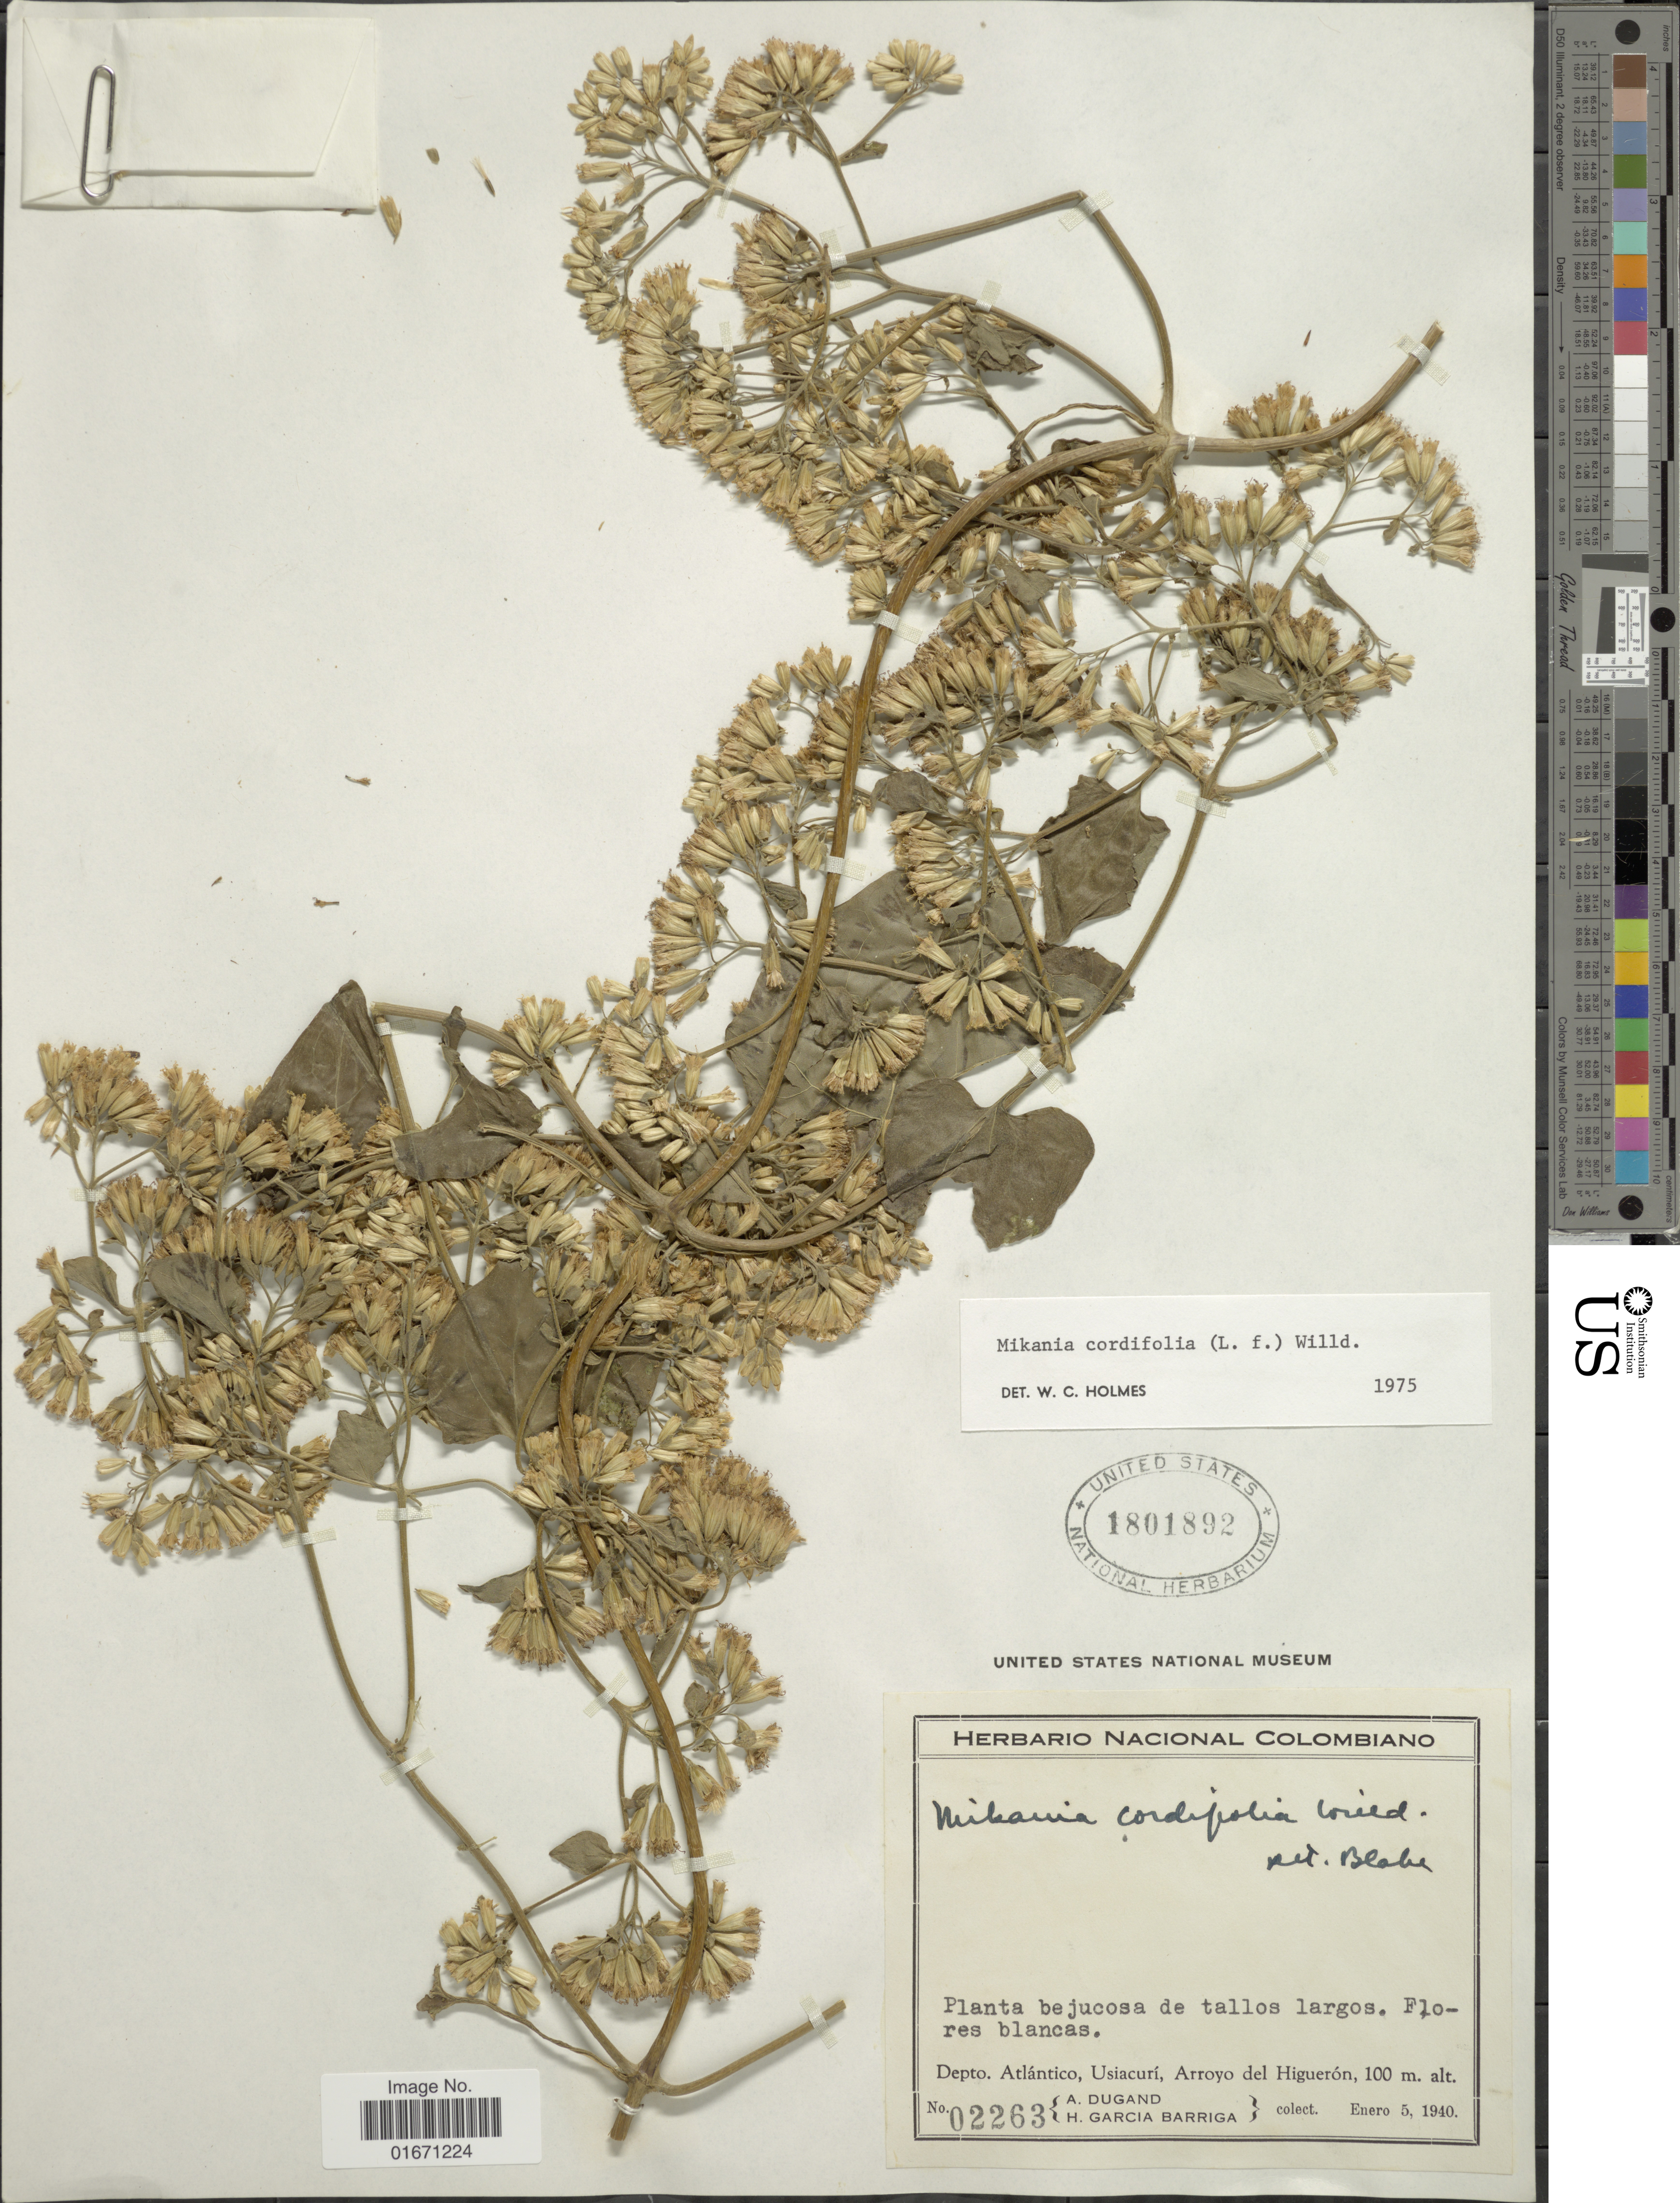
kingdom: Plantae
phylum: Tracheophyta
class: Magnoliopsida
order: Asterales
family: Asteraceae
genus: Mikania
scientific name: Mikania cordifolia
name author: Kunth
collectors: A. Dugand & H. García Barriga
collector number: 02263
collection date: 1940-01-05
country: Colombia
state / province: Atlántico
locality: Usiacuri, Arroyo del Higueron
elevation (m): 100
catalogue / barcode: US 1801892